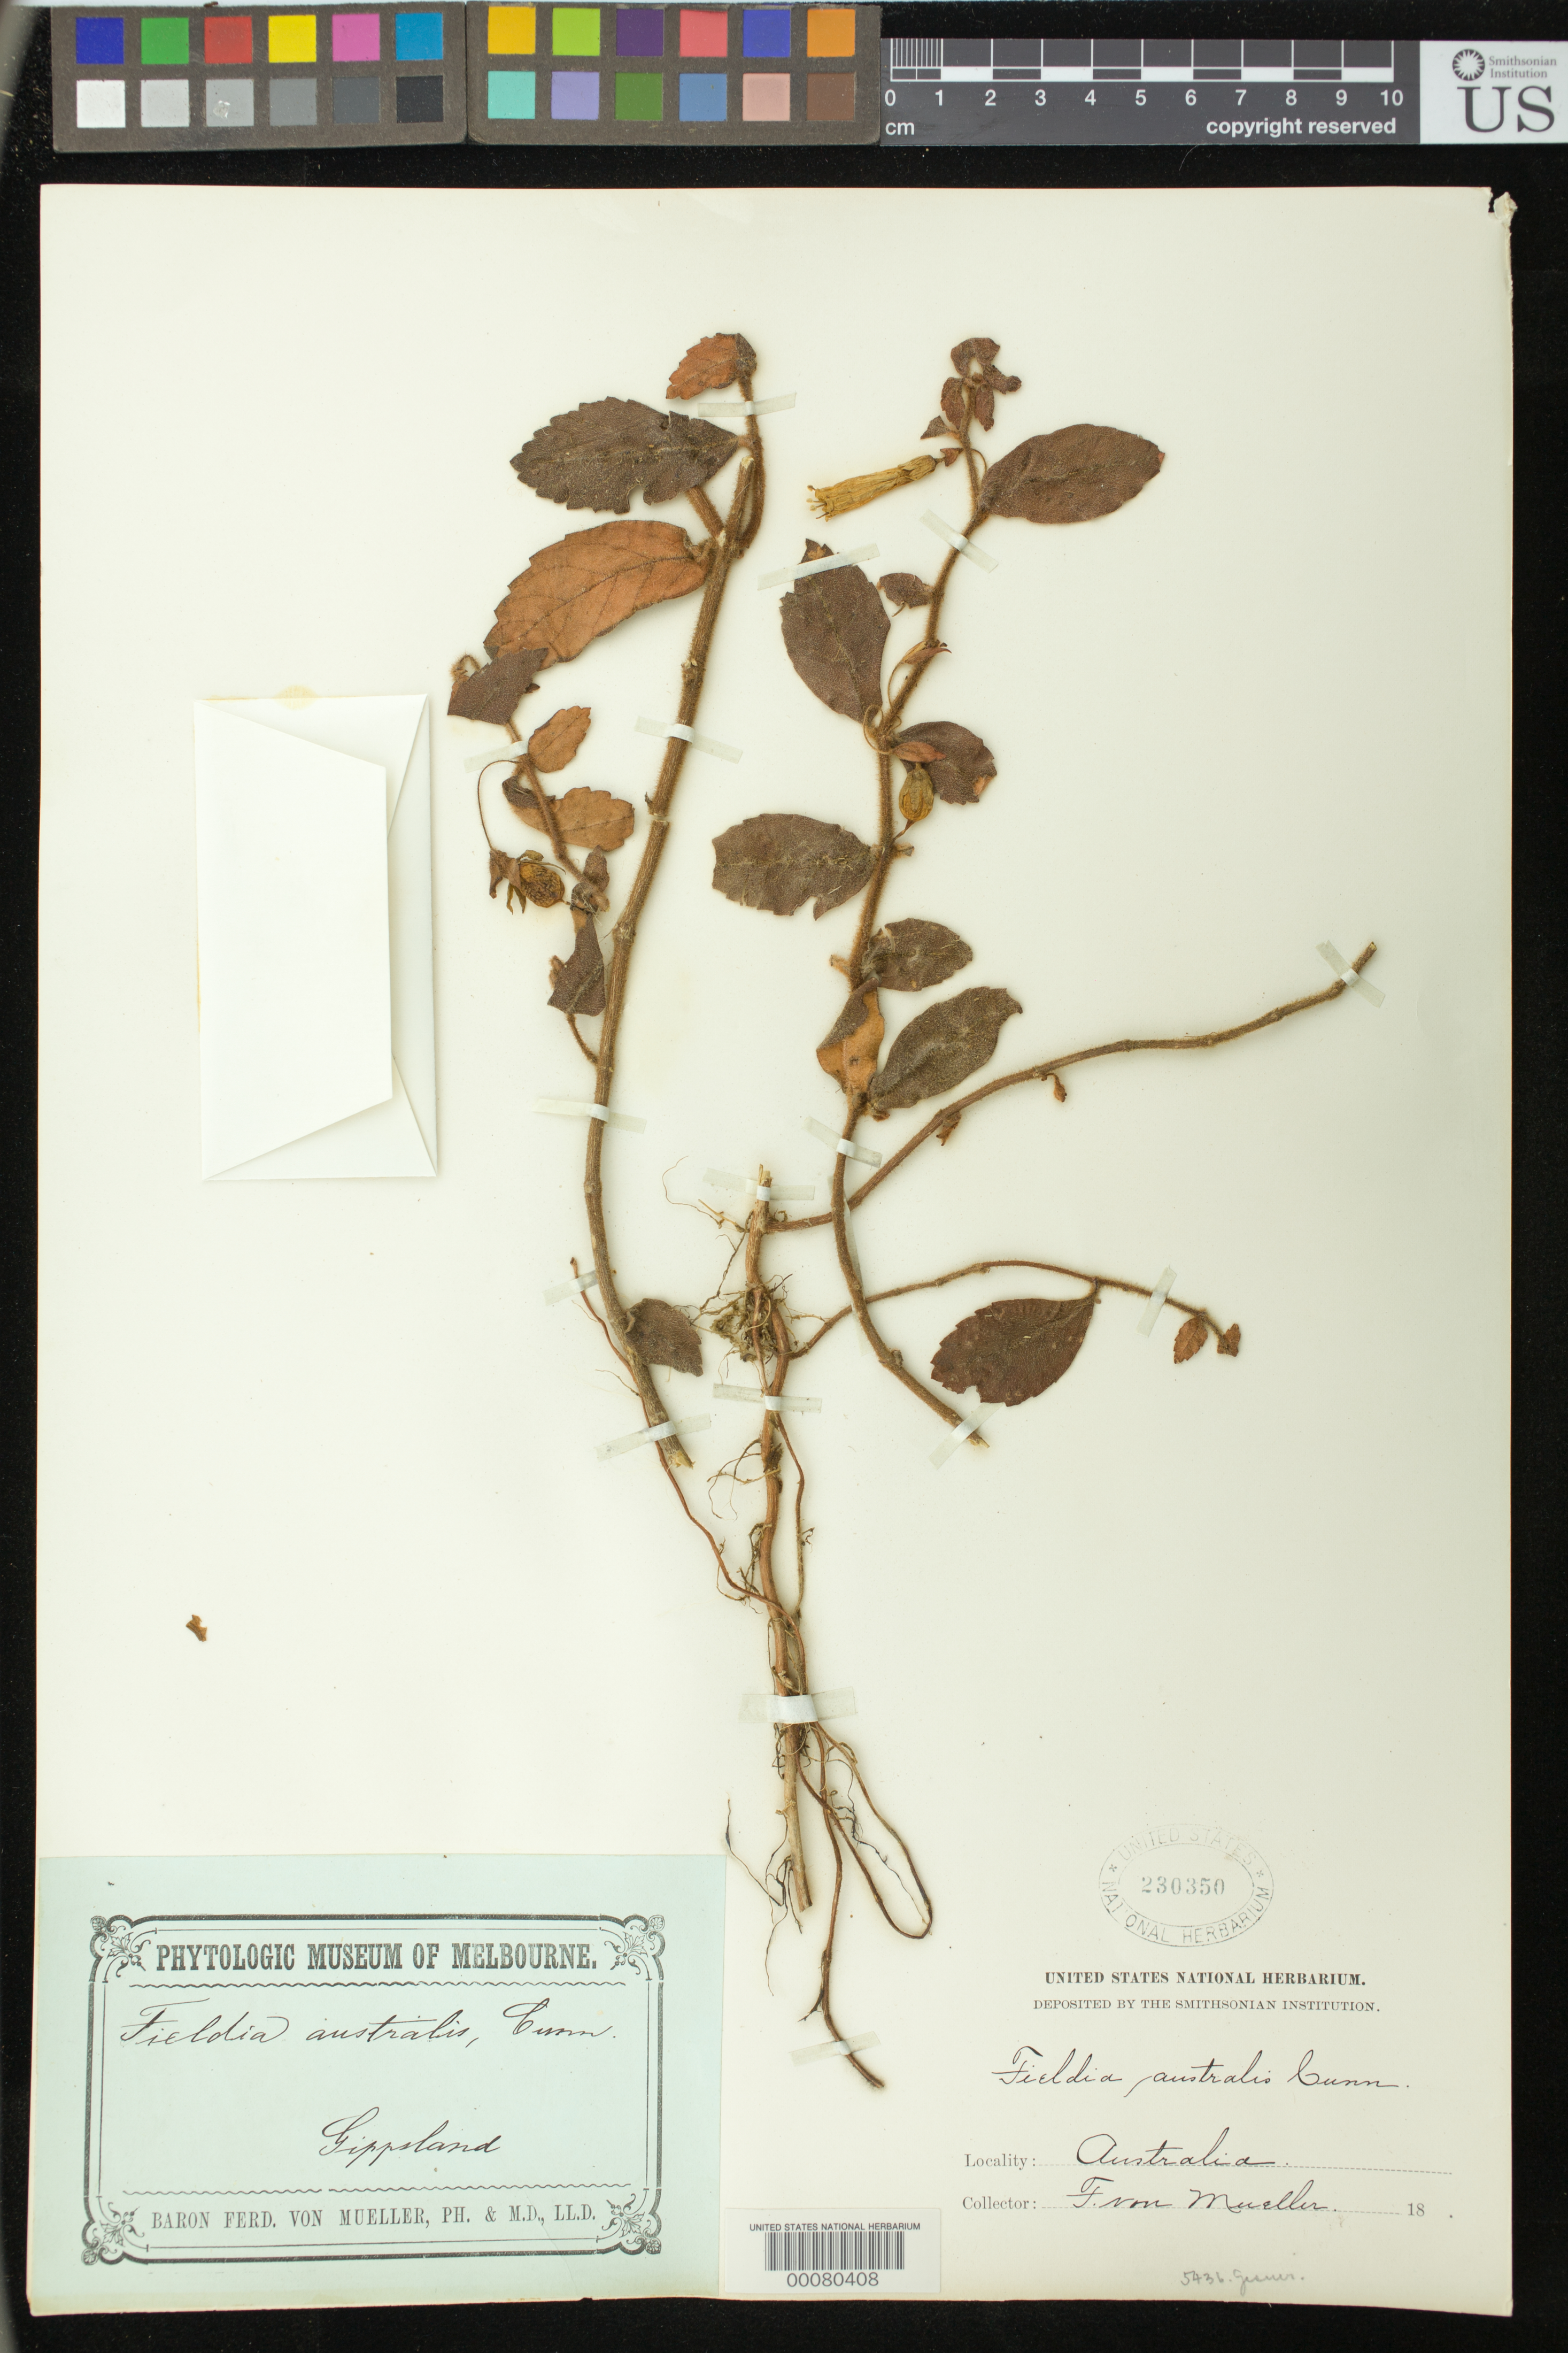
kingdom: Plantae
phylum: Tracheophyta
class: Magnoliopsida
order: Lamiales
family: Gesneriaceae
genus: Fieldia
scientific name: Fieldia australis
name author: A. Cunn.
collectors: F. Mueller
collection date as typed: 18--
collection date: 1800/1899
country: Australia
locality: Gippsland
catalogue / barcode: US 230350